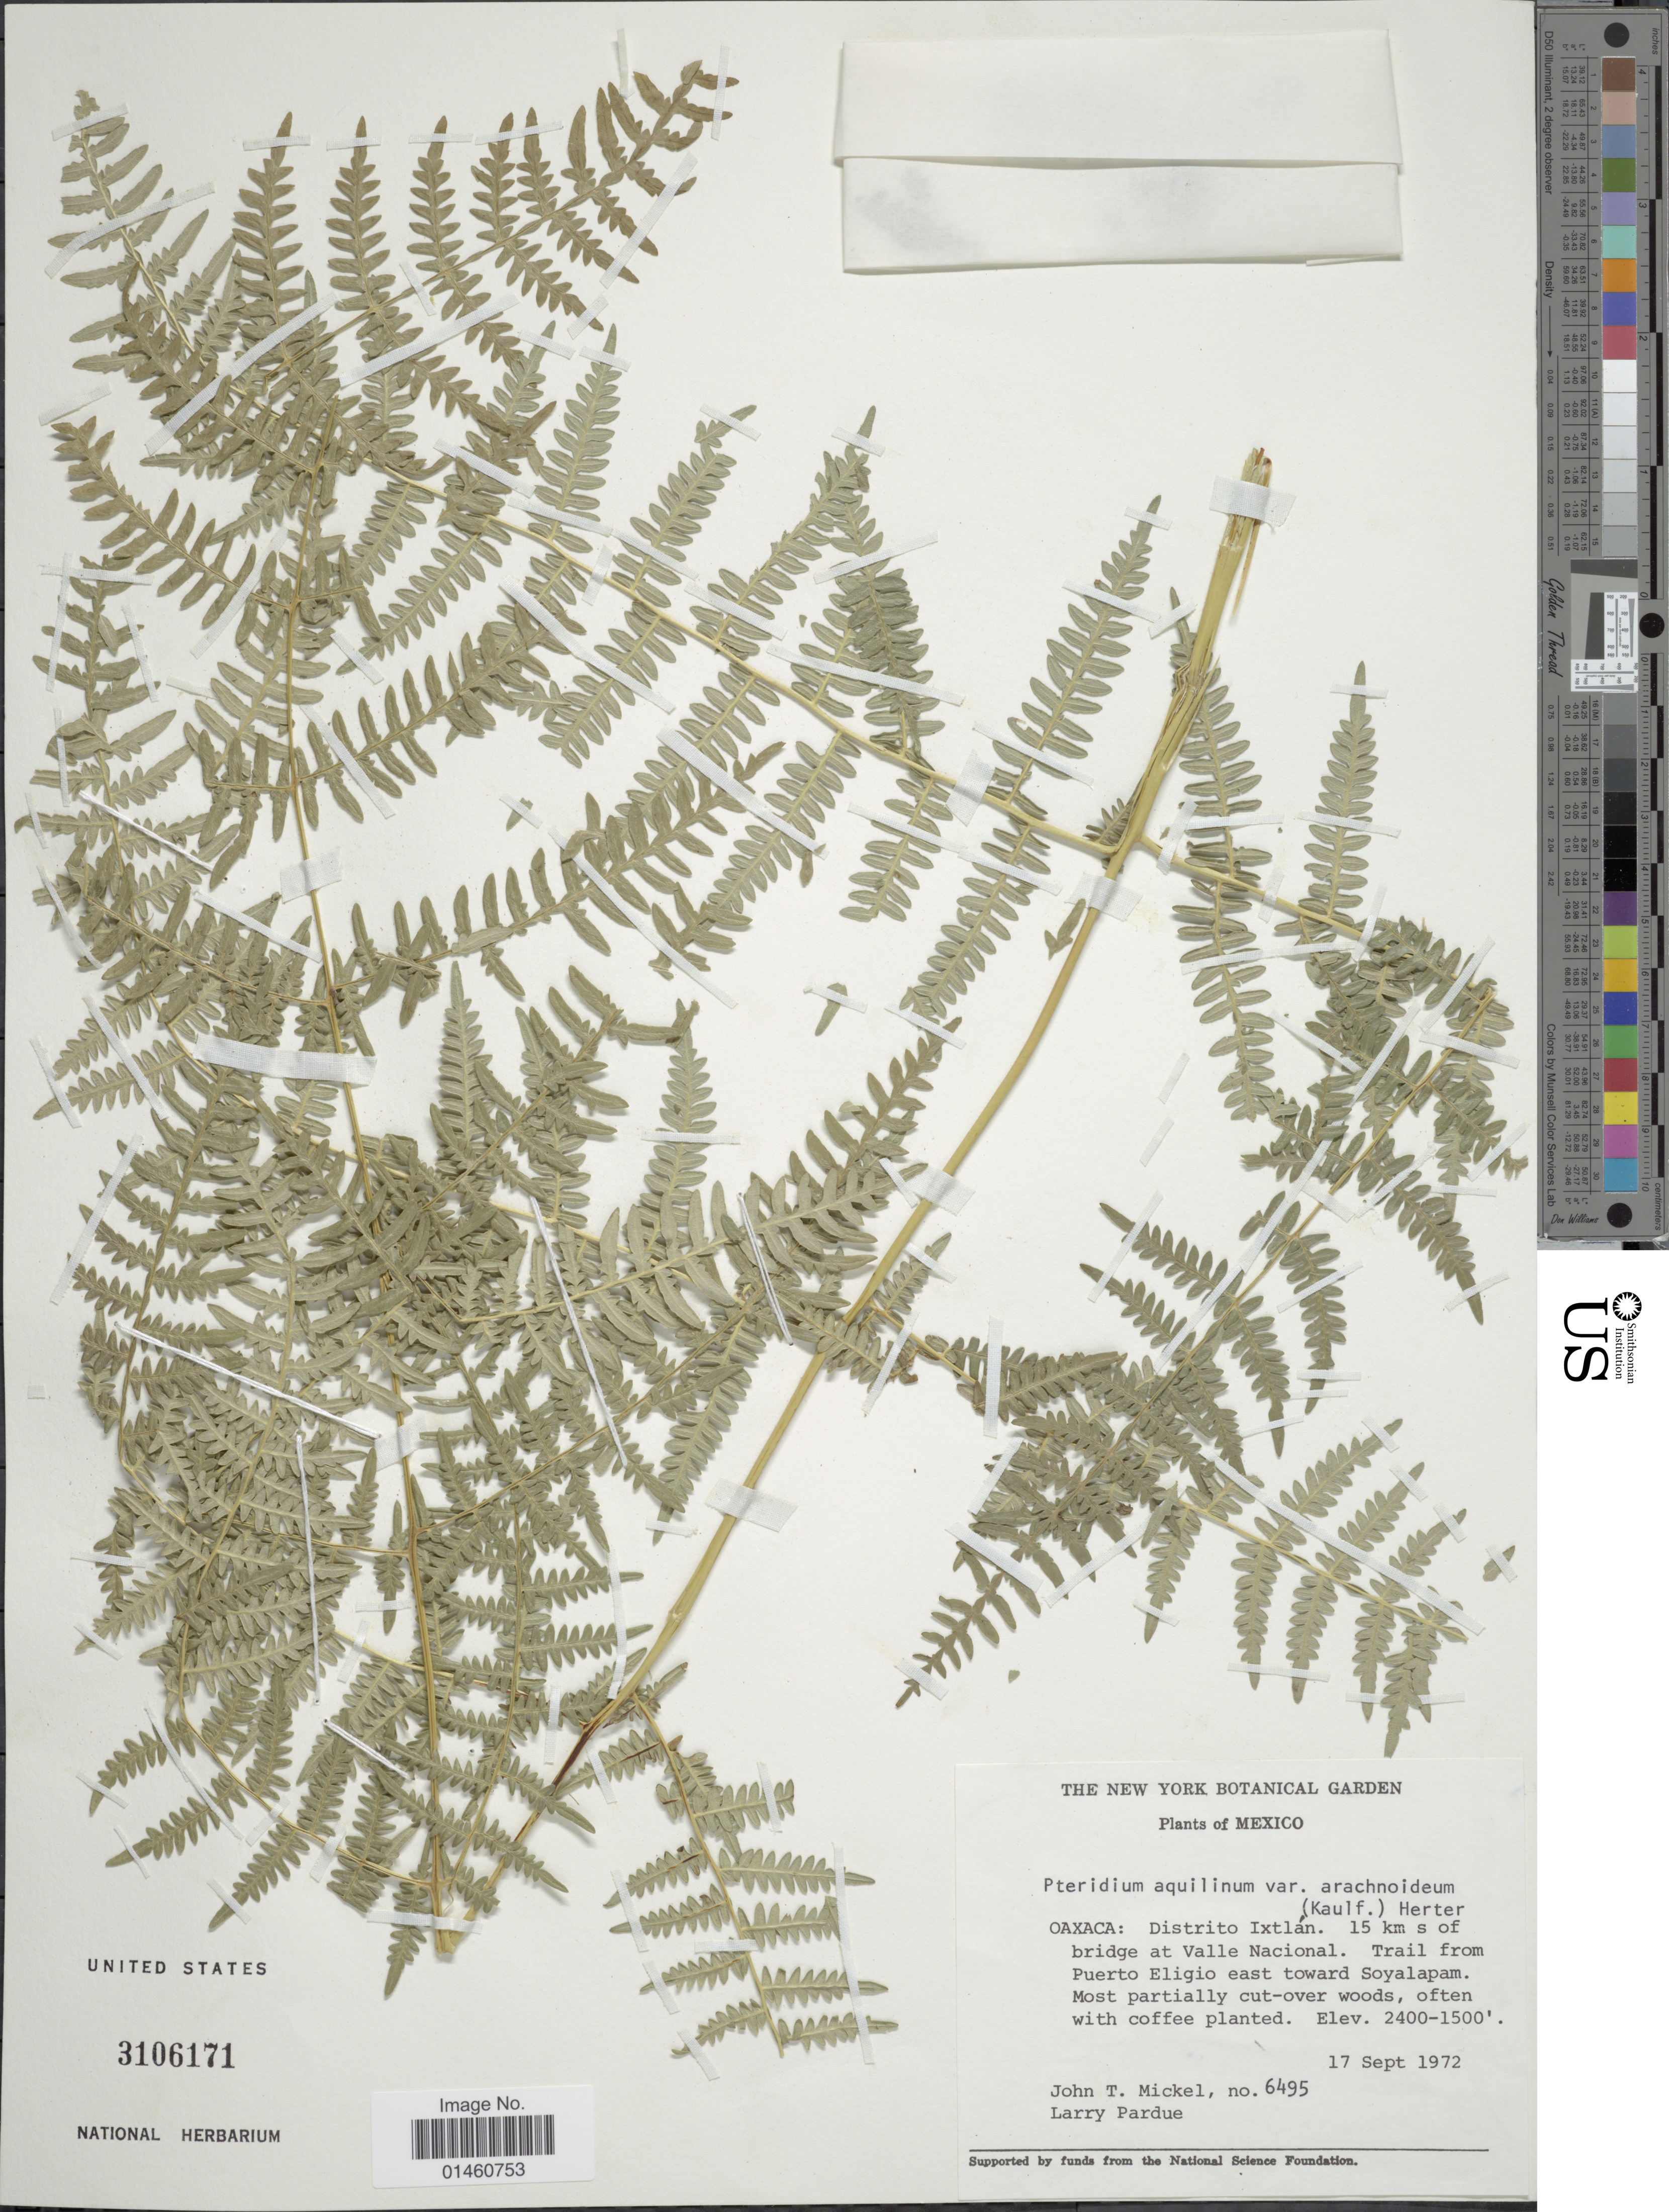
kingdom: Plantae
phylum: Tracheophyta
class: Polypodiopsida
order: Polypodiales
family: Dennstaedtiaceae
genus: Pteridium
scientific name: Pteridium aquilinum var. arachnoideum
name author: (Kaulf.) Herter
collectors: J. T. Mickel & L. Pardue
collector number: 6495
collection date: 1972-09-17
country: Mexico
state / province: Oaxaca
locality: Distrito Ixtlán. 15 km s of bridge at Valle Nacional. Trail from Puerto Eligio east toward Soyalapam.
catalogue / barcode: US 3106171